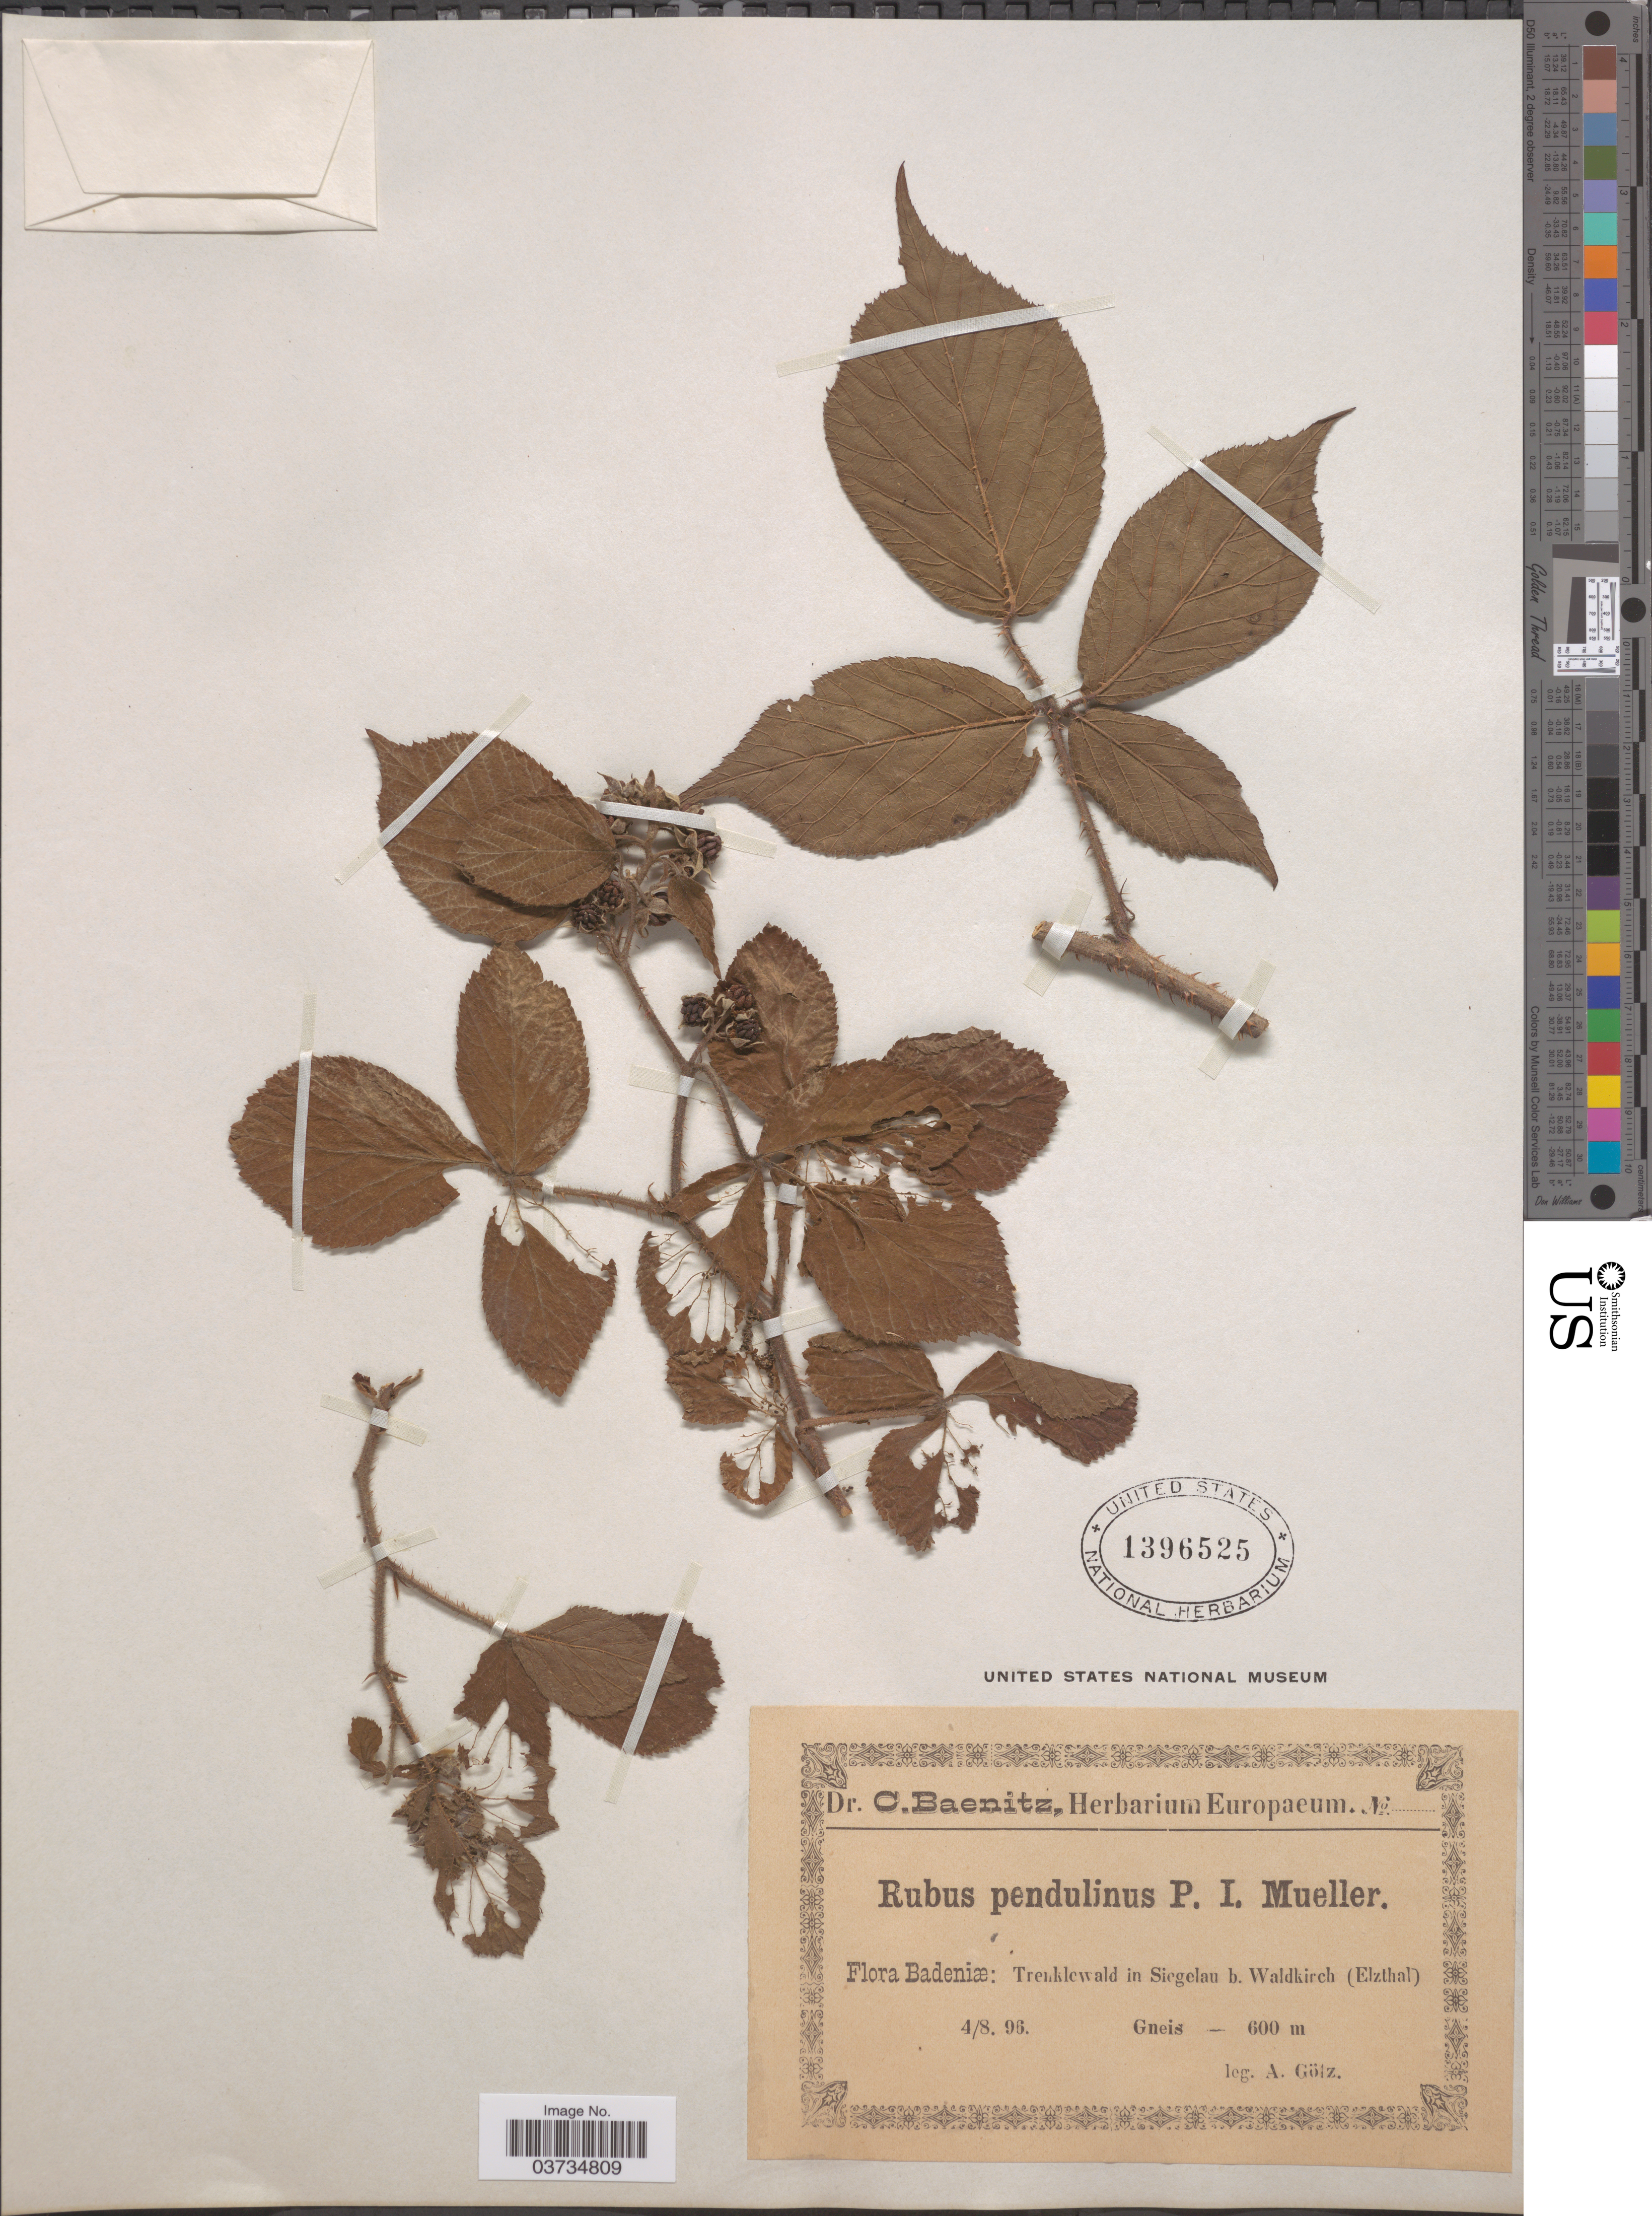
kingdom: Plantae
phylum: Tracheophyta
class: Magnoliopsida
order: Rosales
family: Rosaceae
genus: Rubus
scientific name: Rubus pendulinus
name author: P.J. Müll.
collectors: A. Götz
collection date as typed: Transcribed d/m/y: 4/8/96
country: Germany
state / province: Baden-Württemberg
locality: Badeniæ: Trenklewald in Siegelau b. Waldkirch (Elzthal).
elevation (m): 600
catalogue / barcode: US 1396525